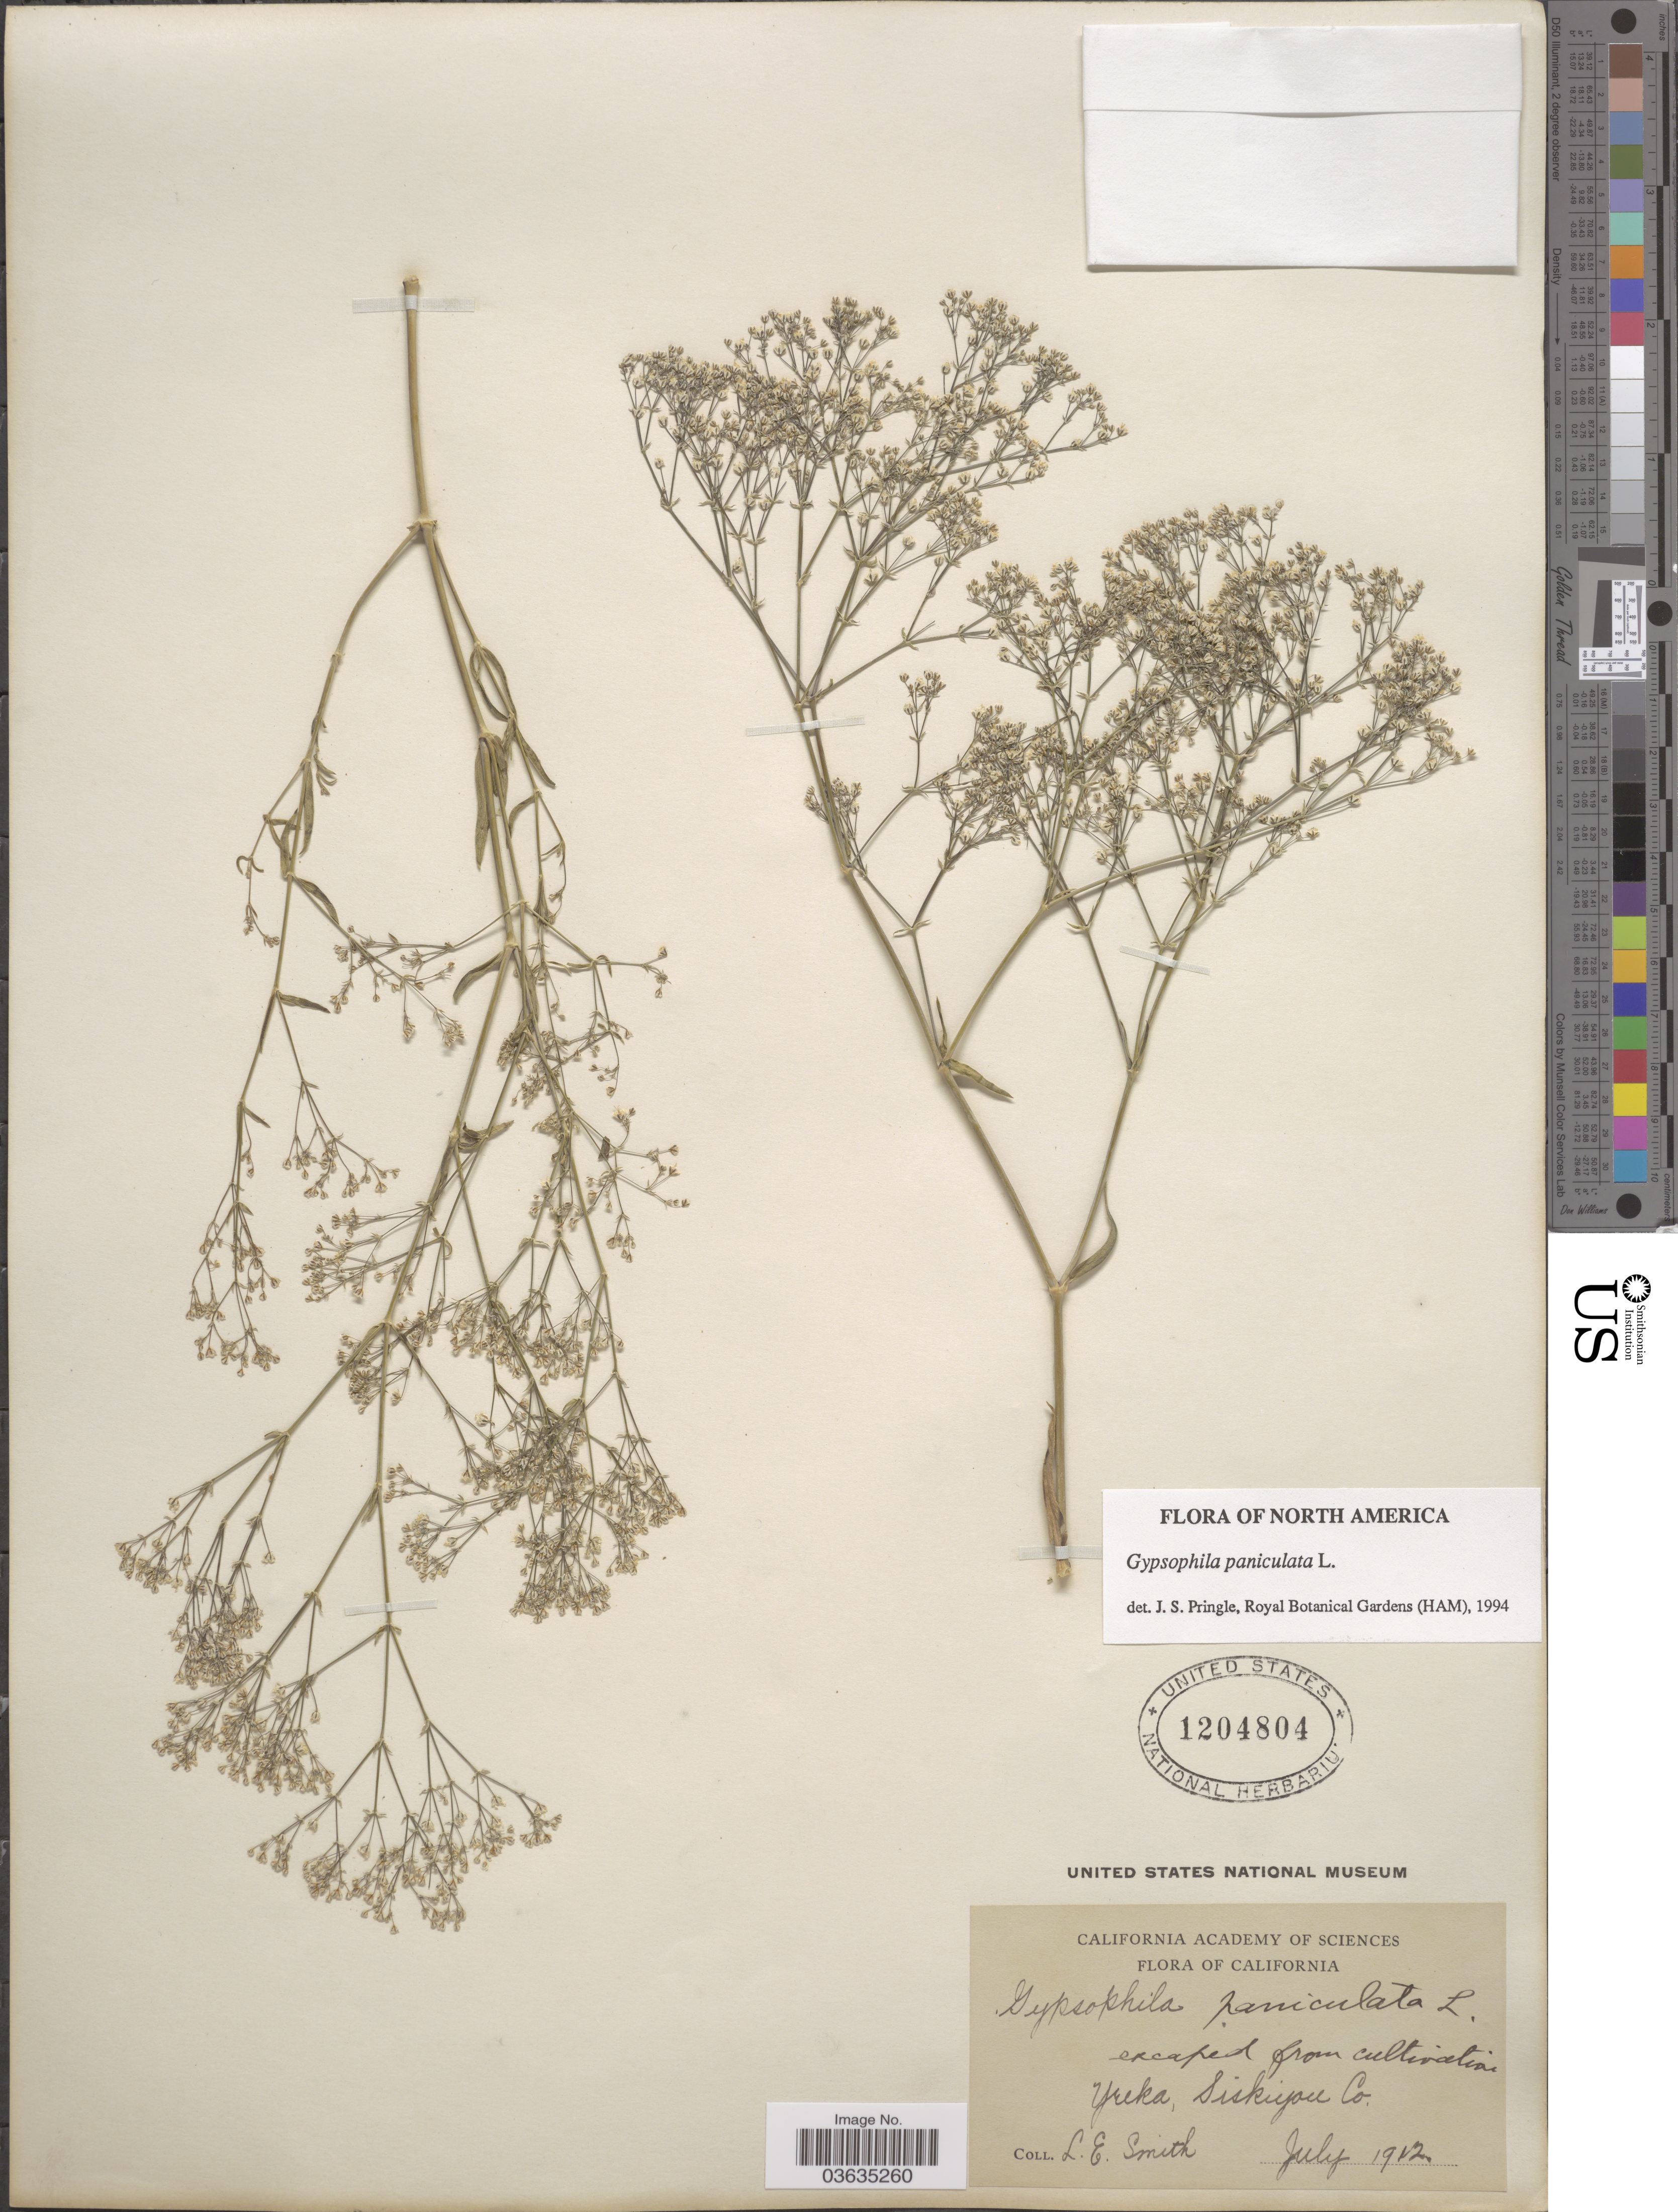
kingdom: Plantae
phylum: Tracheophyta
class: Magnoliopsida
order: Caryophyllales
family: Caryophyllaceae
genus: Gypsophila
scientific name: Gypsophila paniculata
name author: L.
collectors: L. E. Smith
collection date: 1912-07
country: United States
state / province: California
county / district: Siskiyou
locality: Yreka, Siskiyou Co.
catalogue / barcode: US 1204804